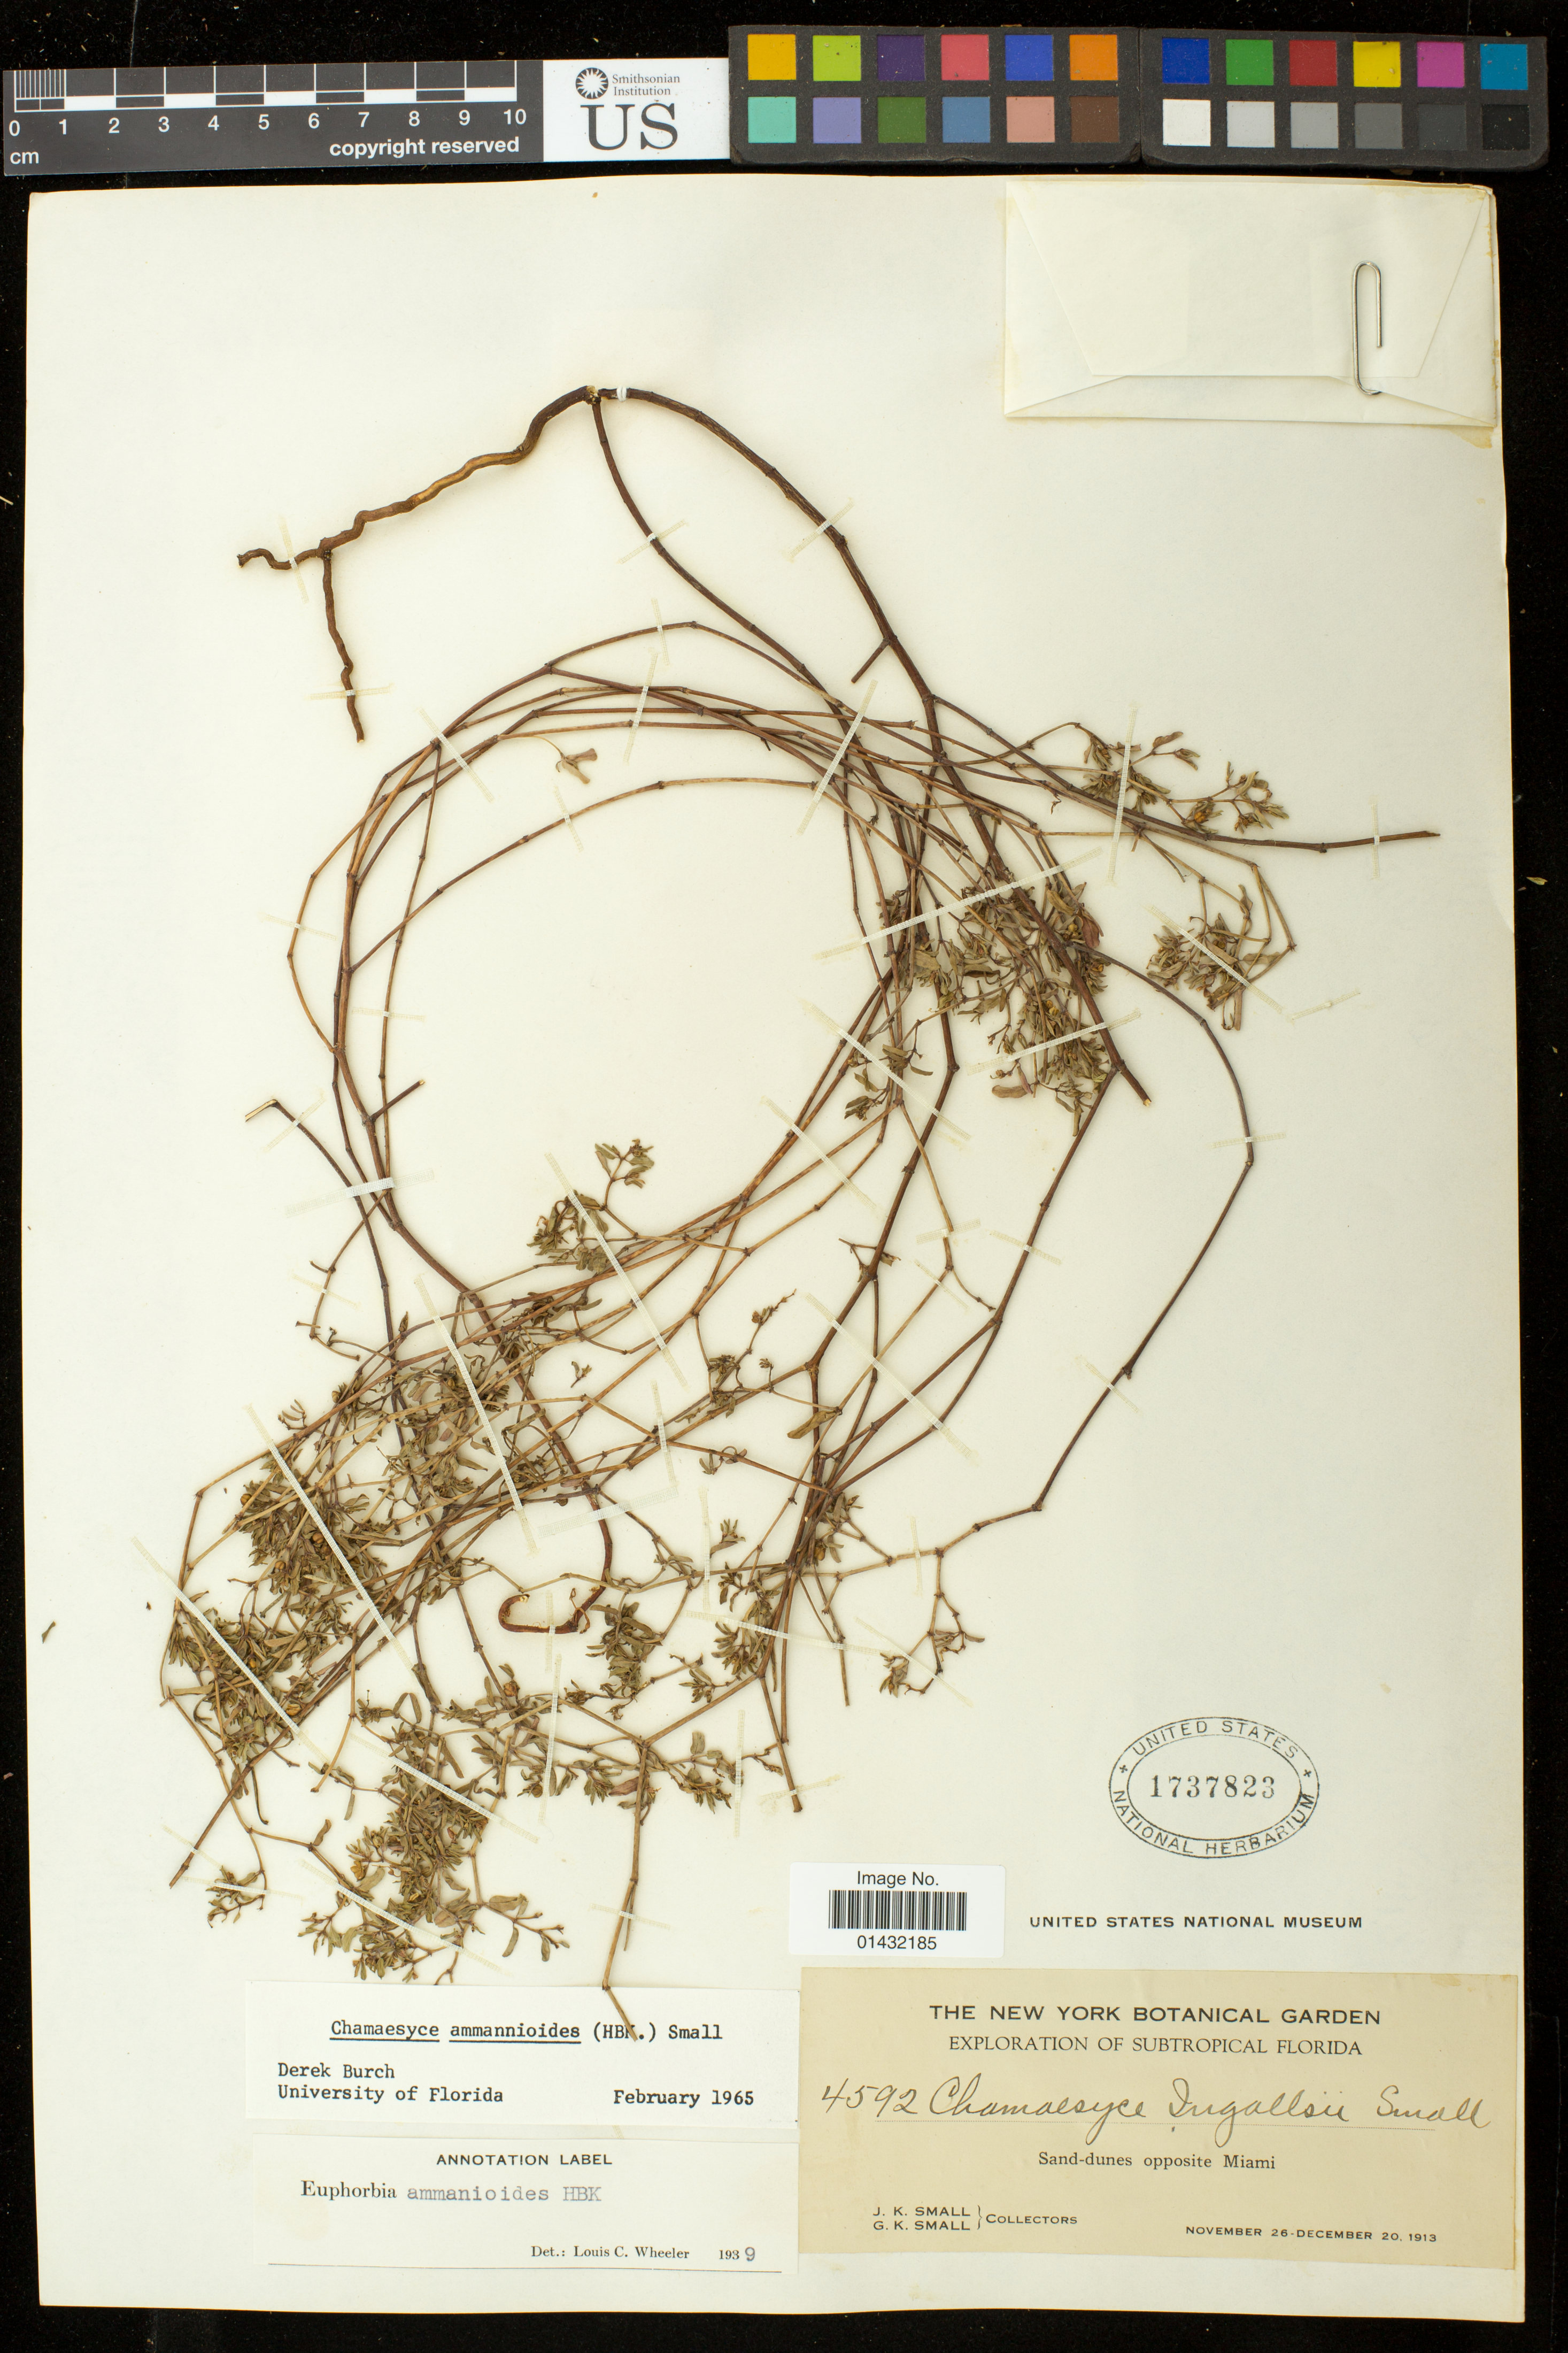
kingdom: Plantae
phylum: Tracheophyta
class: Magnoliopsida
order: Malpighiales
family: Euphorbiaceae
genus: Euphorbia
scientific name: Euphorbia bombensis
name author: Jacq.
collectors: J. K. Small & G. K. Small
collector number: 4592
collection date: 1913-11-26/1913-12-20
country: United States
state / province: Florida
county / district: Miami-Dade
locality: Sand-dunes opposite Miami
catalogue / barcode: US 1737823